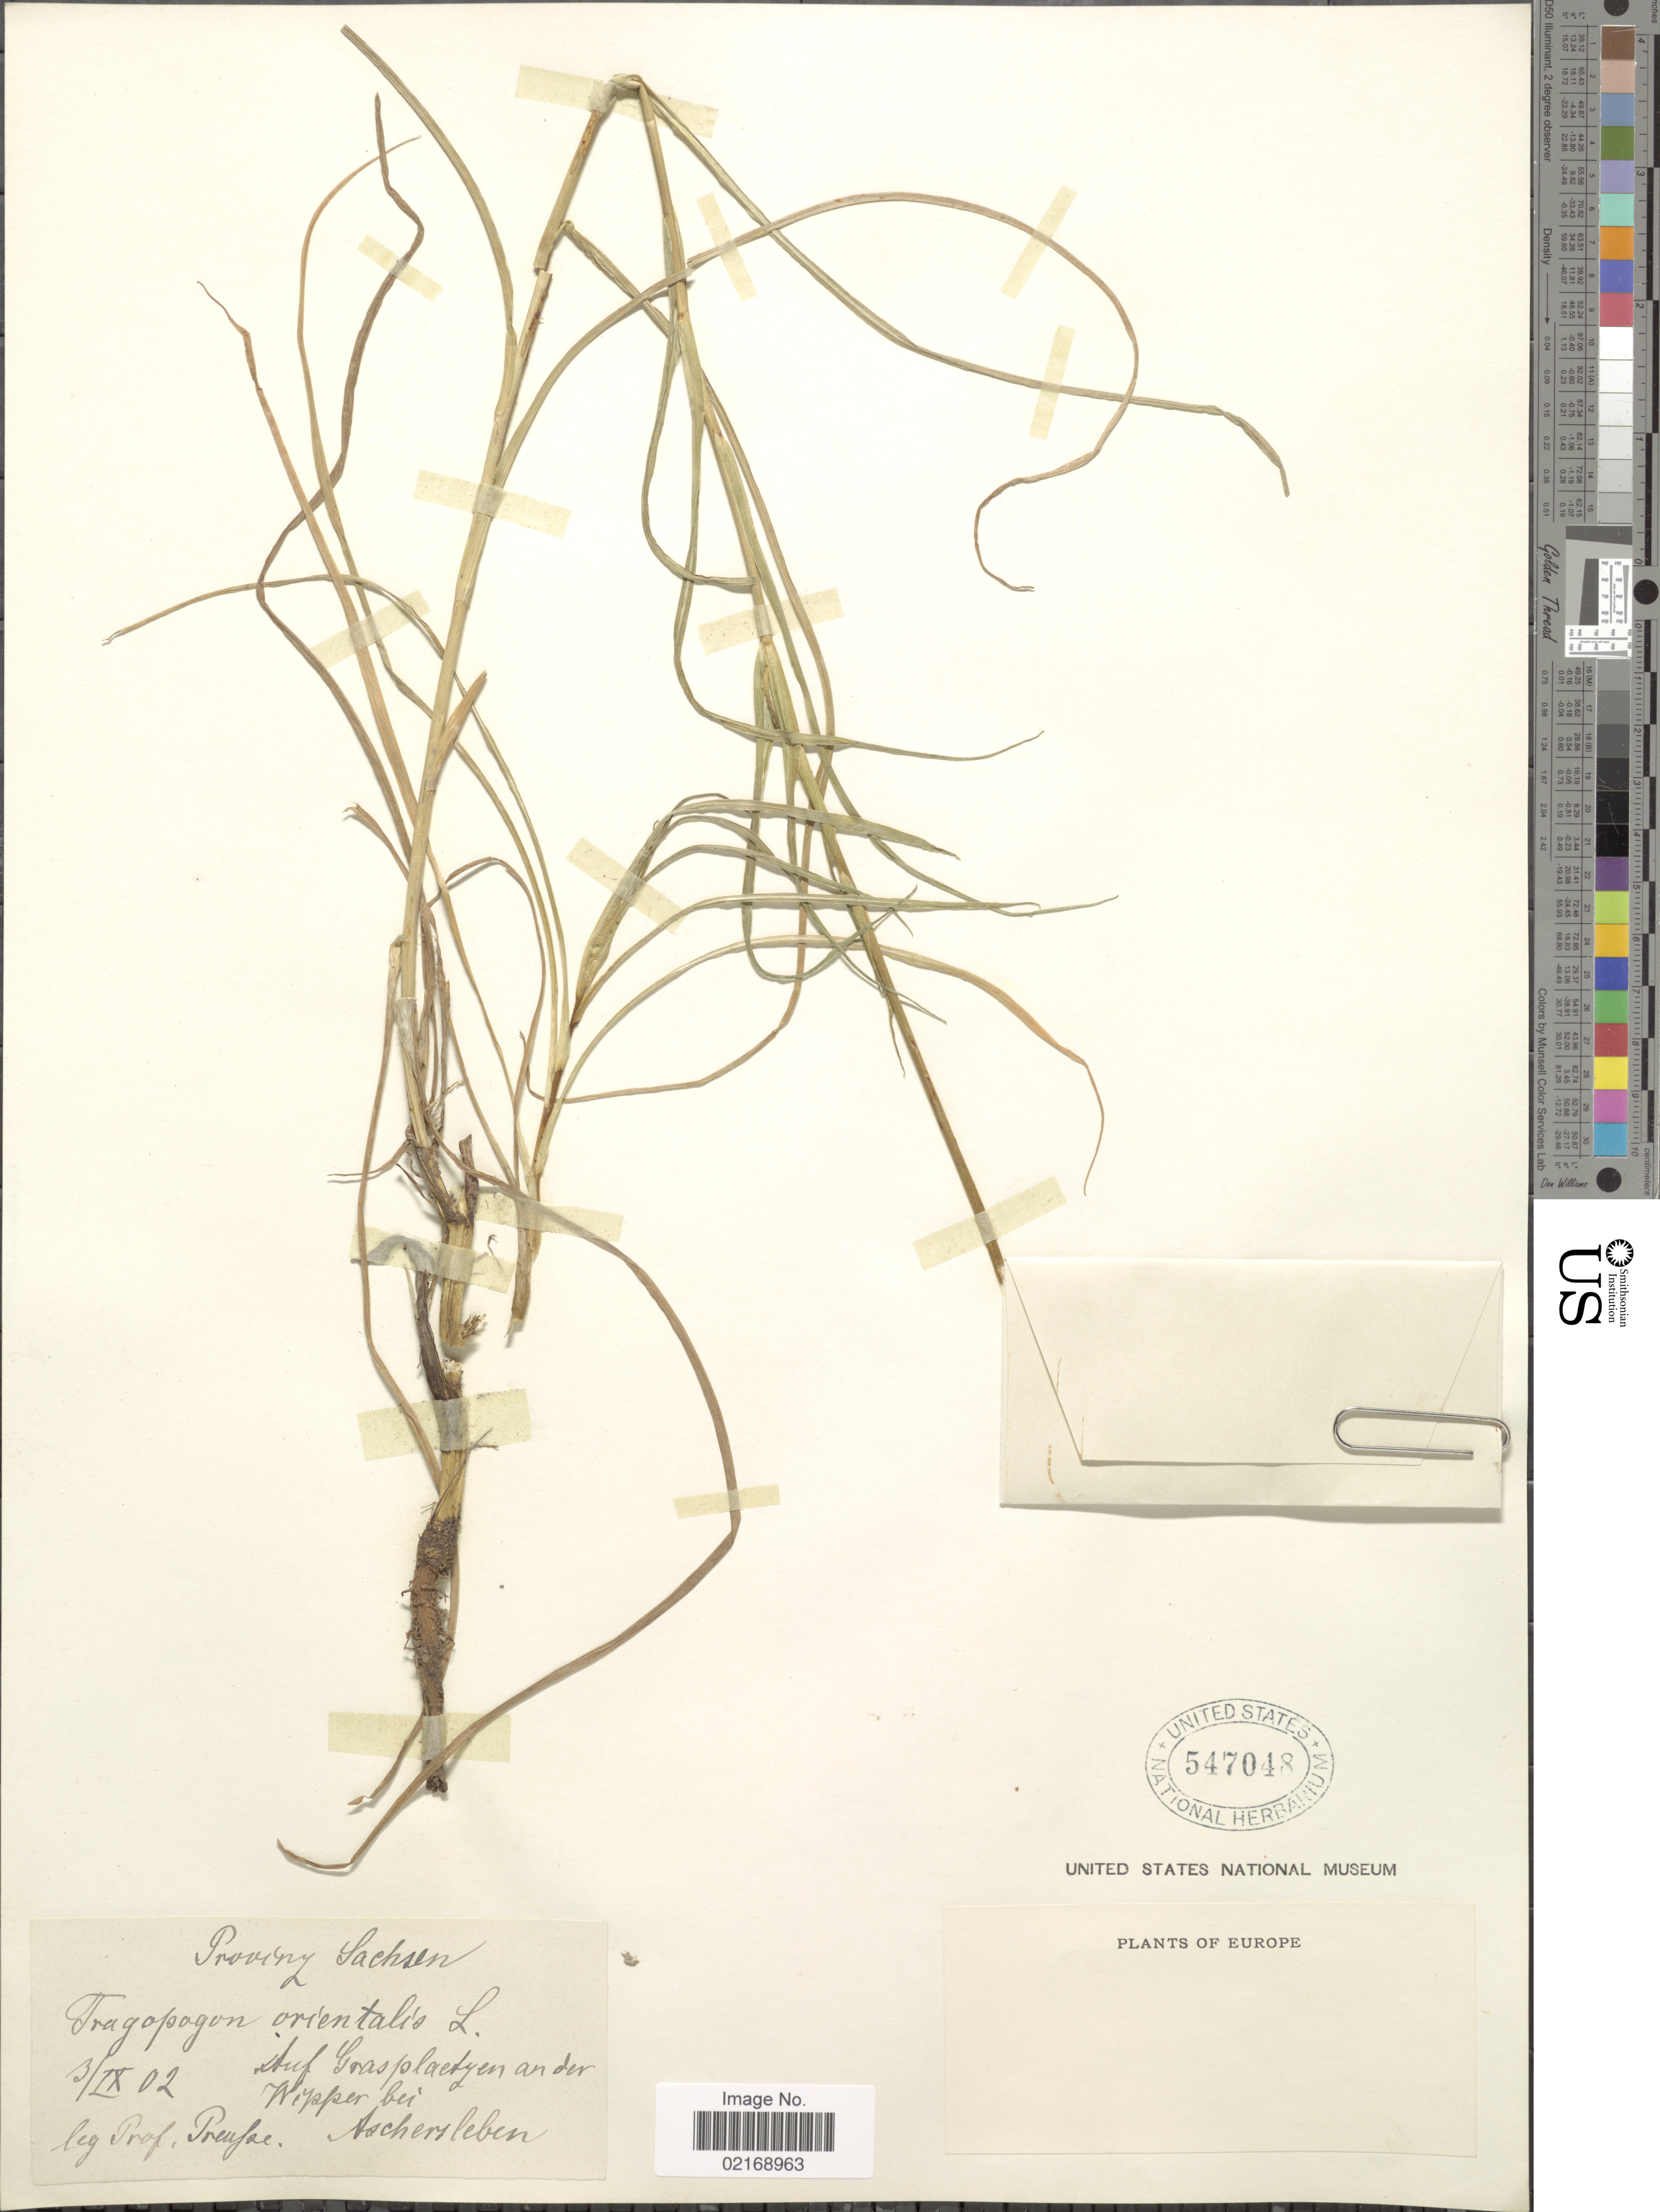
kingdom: Plantae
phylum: Tracheophyta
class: Magnoliopsida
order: Asterales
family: Asteraceae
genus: Tragopogon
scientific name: Tragopogon orientalis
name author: L.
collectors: C. Preuss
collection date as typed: Transcribed d/m/y: 3/9/02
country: Germany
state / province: Sachsen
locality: Auf Grasplaetyen an der Wipper bei Aschersleben [interpreted]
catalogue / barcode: US 547048